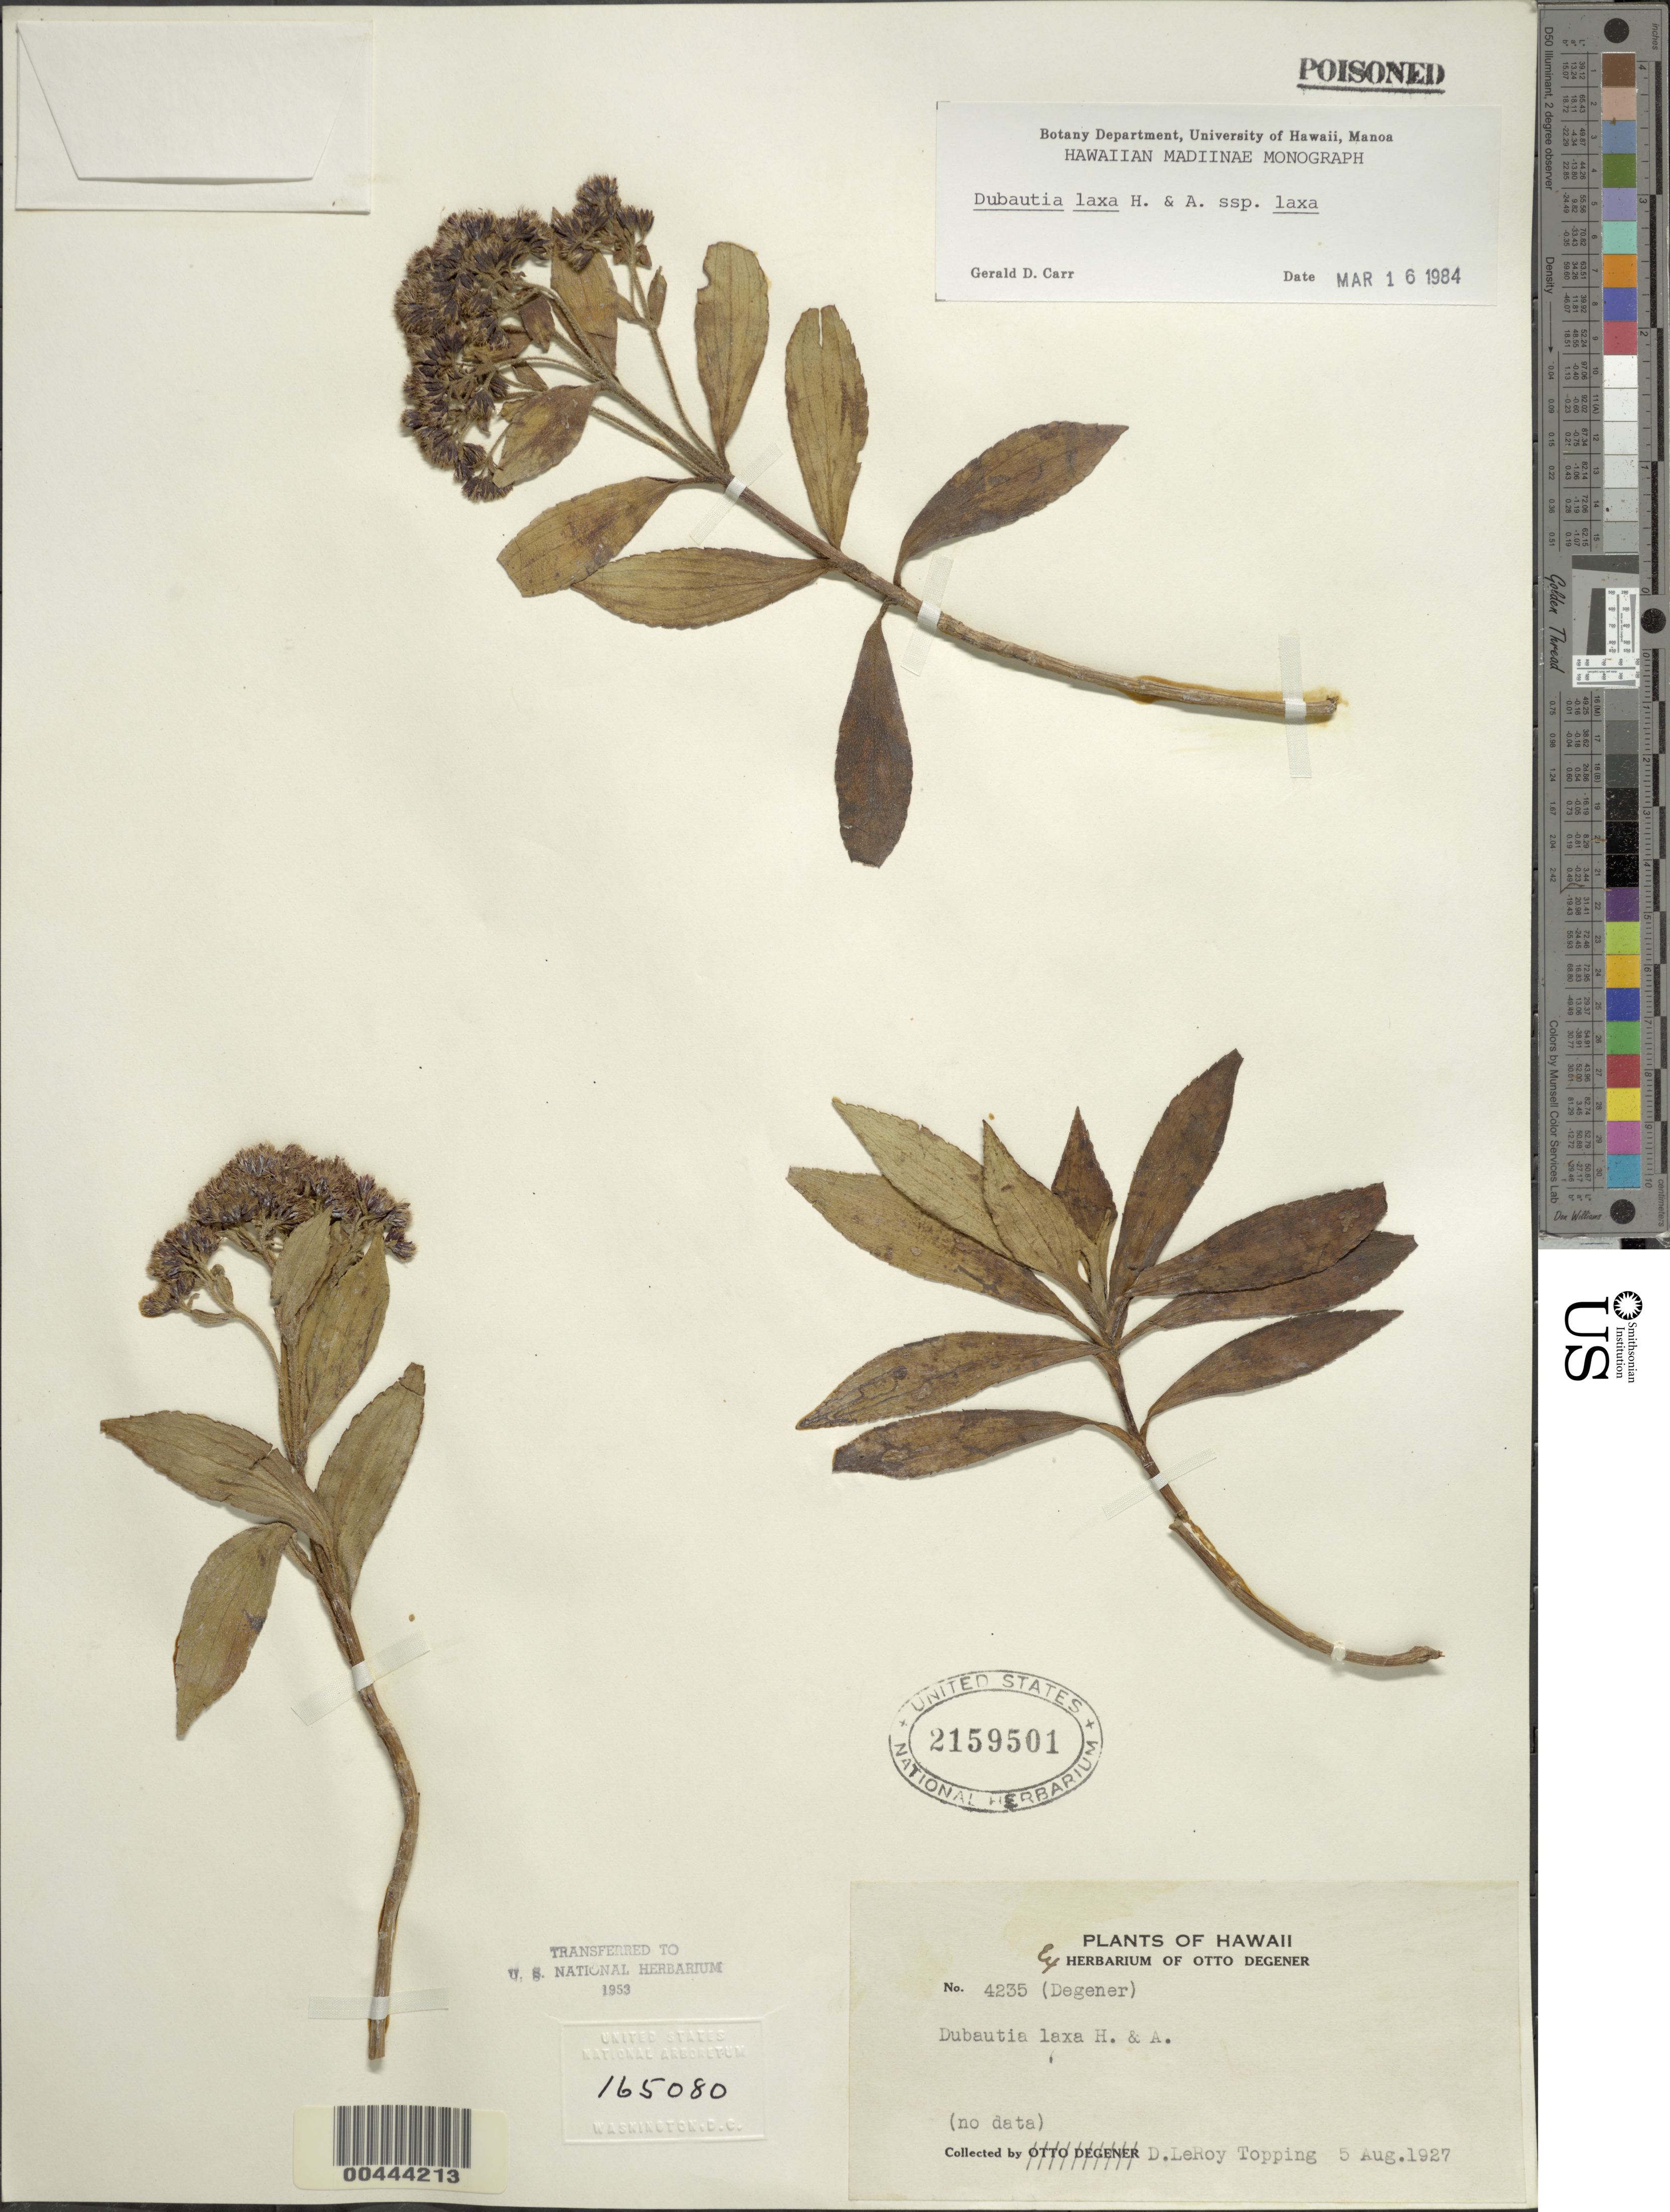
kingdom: Plantae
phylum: Tracheophyta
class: Magnoliopsida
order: Asterales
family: Asteraceae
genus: Dubautia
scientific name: Dubautia laxa subsp. laxa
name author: Hook. & Arn.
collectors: D. L. Topping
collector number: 4235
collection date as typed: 5 Aug 1927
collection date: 1927-08-05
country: United States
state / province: Hawaii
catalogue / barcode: US 2159501